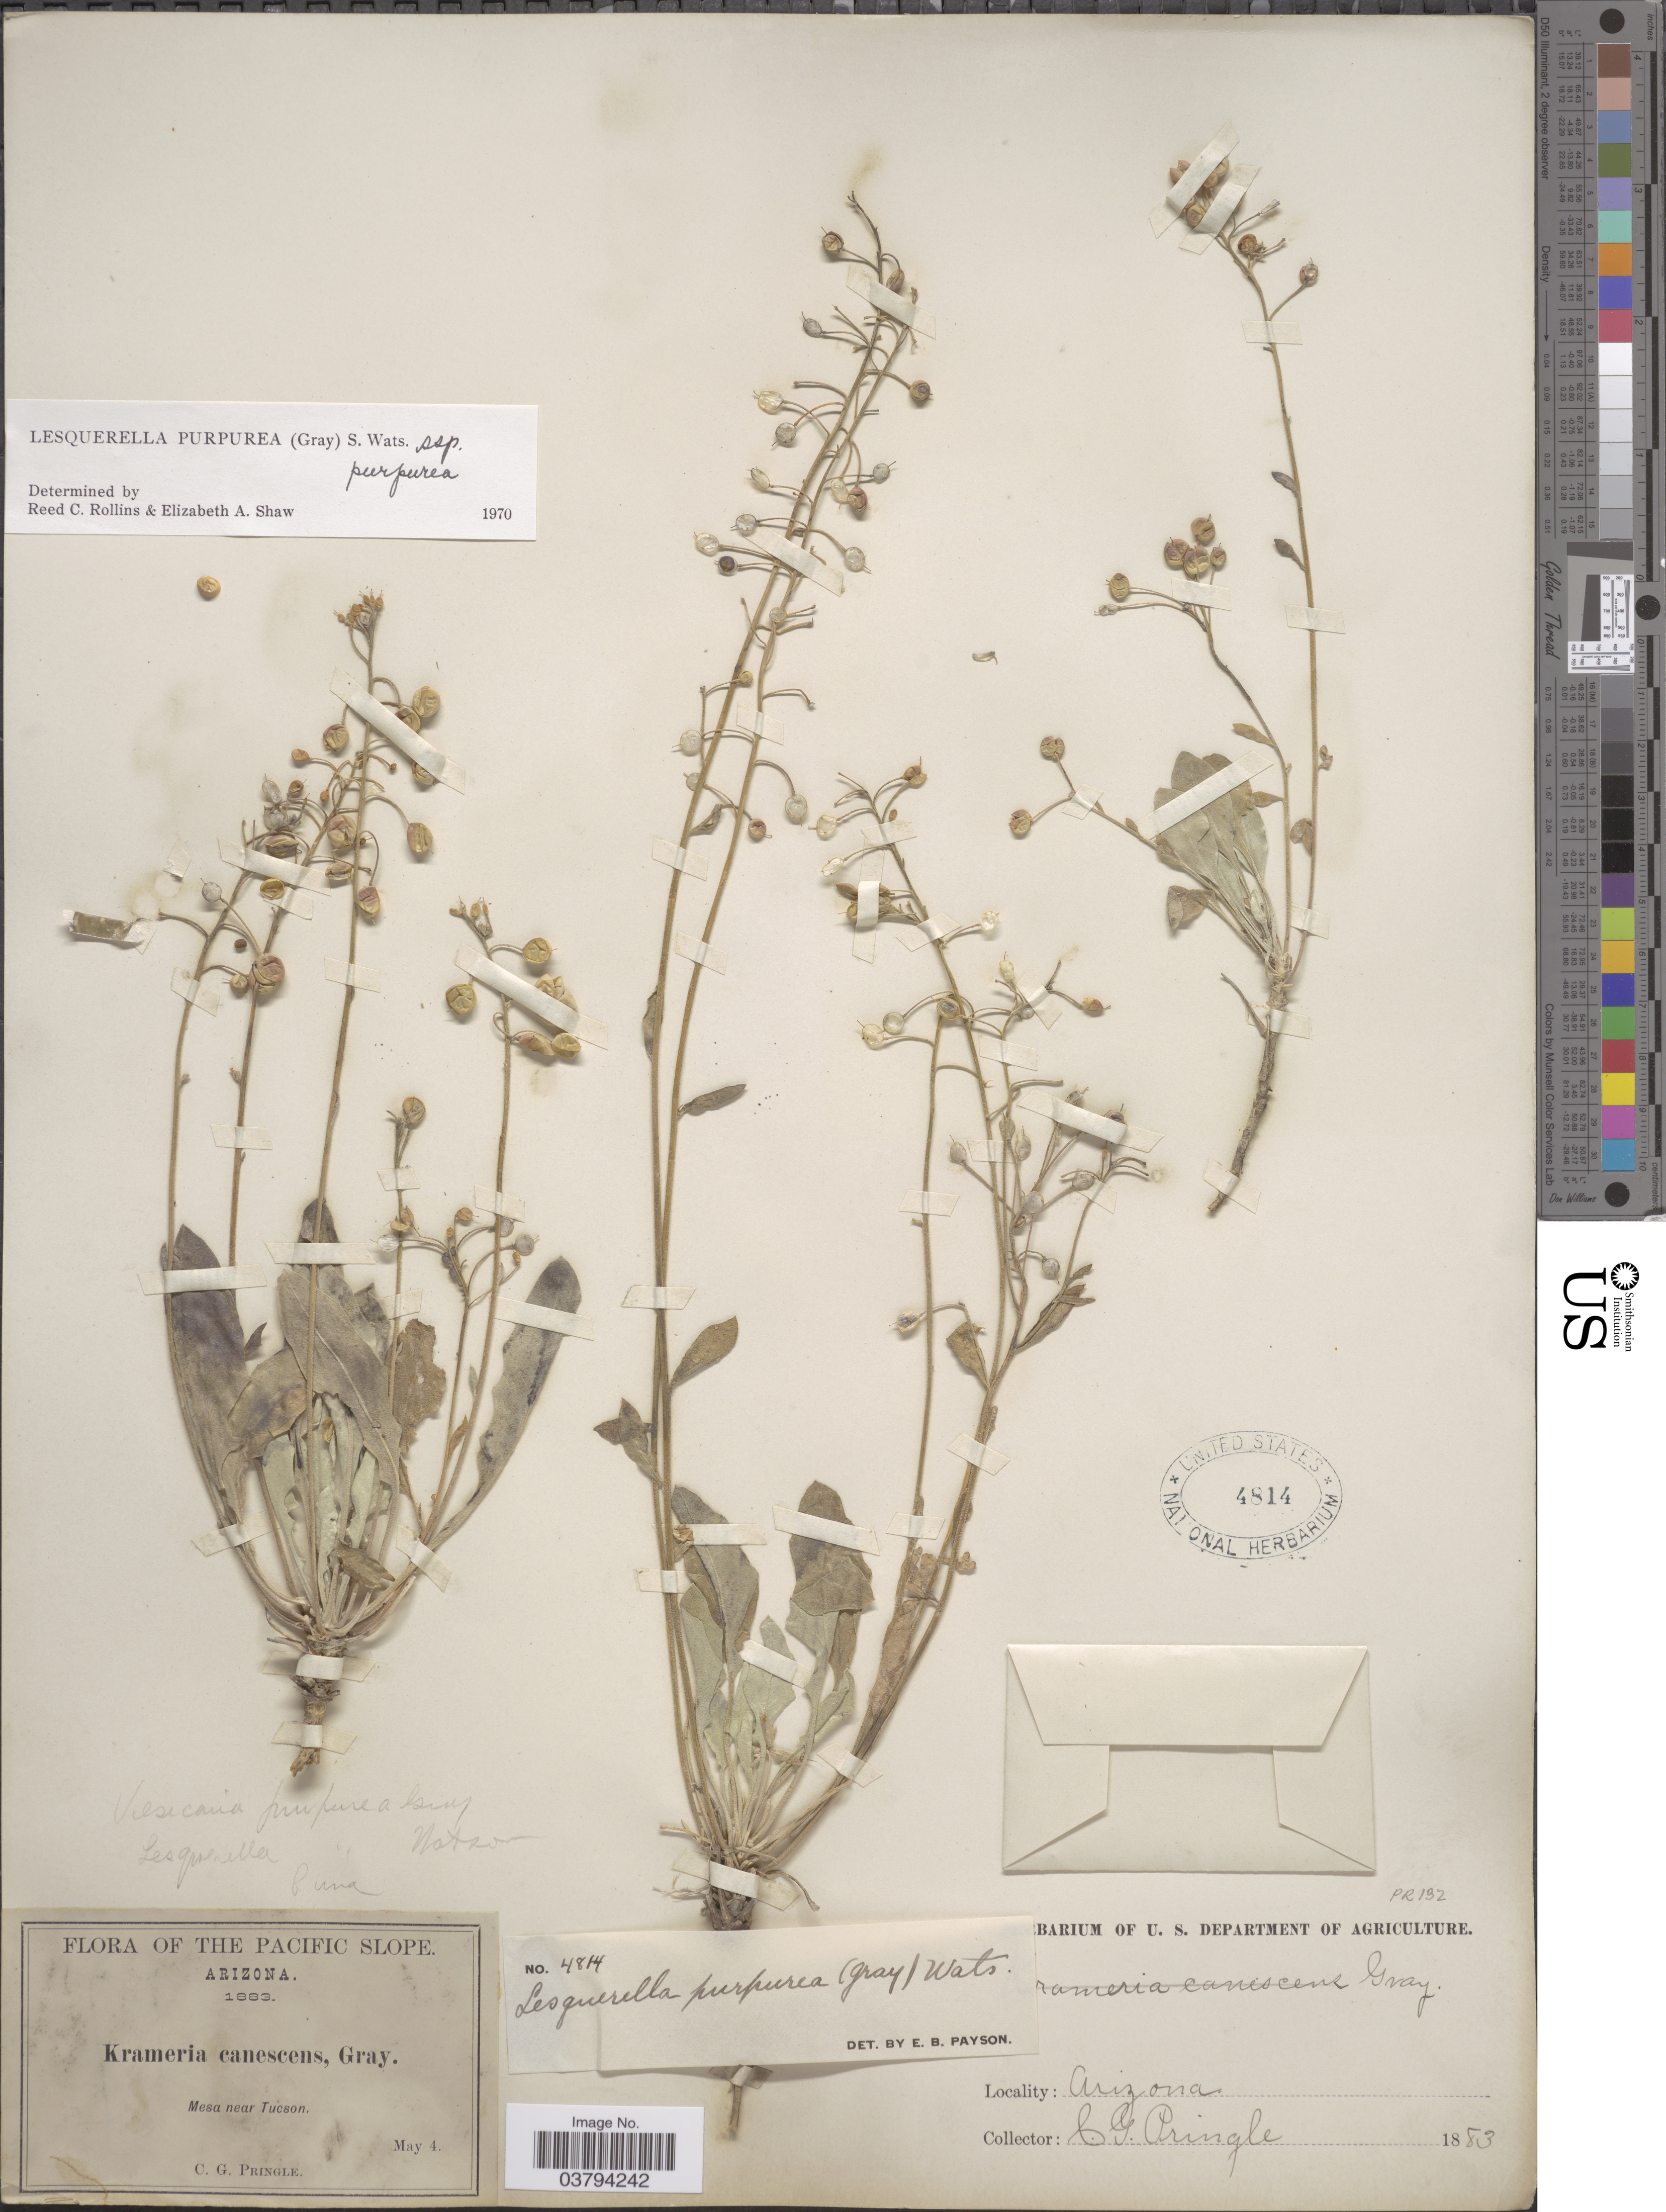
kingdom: Plantae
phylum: Tracheophyta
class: Magnoliopsida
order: Brassicales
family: Brassicaceae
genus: Lesquerella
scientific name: Lesquerella purpurea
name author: (A. Gray) S. Watson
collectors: C. G. Pringle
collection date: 1883-05-04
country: United States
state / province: Arizona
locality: The Pacific Slope. Mesa near Tucson. Pima.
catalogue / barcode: US 4814